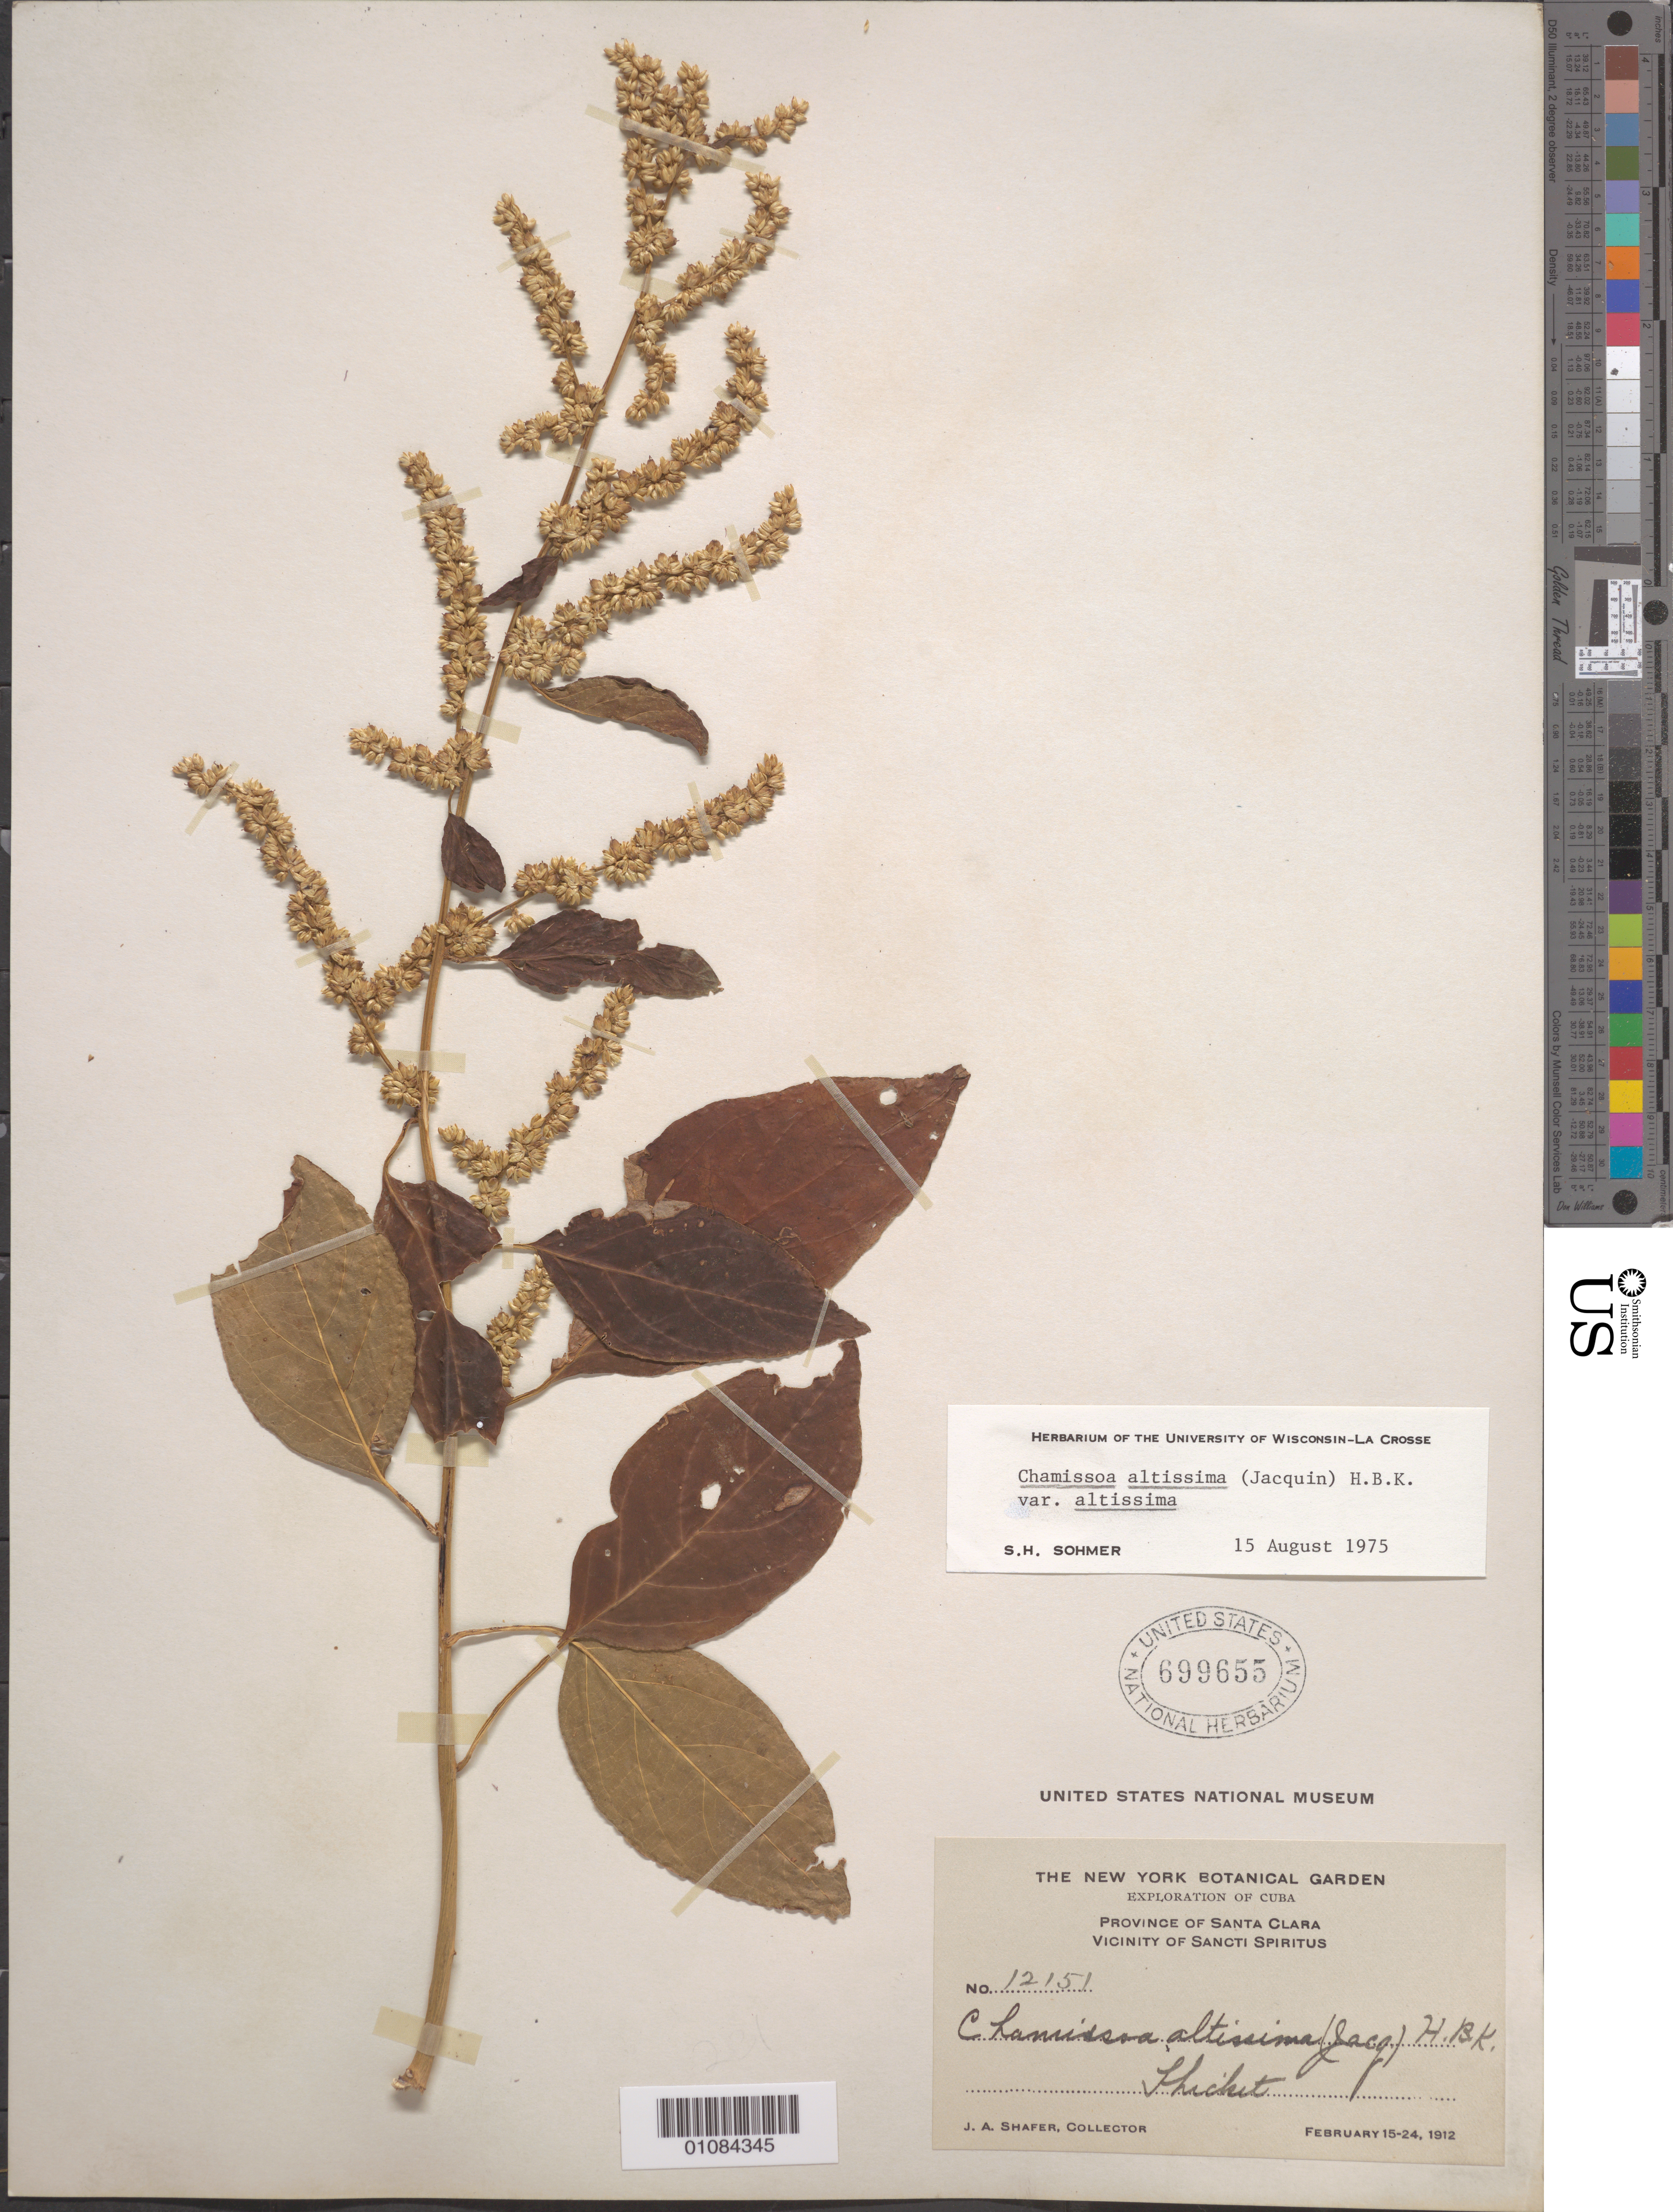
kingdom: Plantae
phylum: Tracheophyta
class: Magnoliopsida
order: Caryophyllales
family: Amaranthaceae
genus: Chamissoa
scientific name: Chamissoa altissima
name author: (Jacq.) Kunth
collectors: J. A. Shafer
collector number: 12151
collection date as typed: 15 Feb 1912 to 24 Feb 1912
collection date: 1912-02-15/1912-02-24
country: Cuba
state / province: Sancti Spiritus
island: Cuba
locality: Province of Santa Clara, vicinity of Sancti Spiritus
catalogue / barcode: US 699655